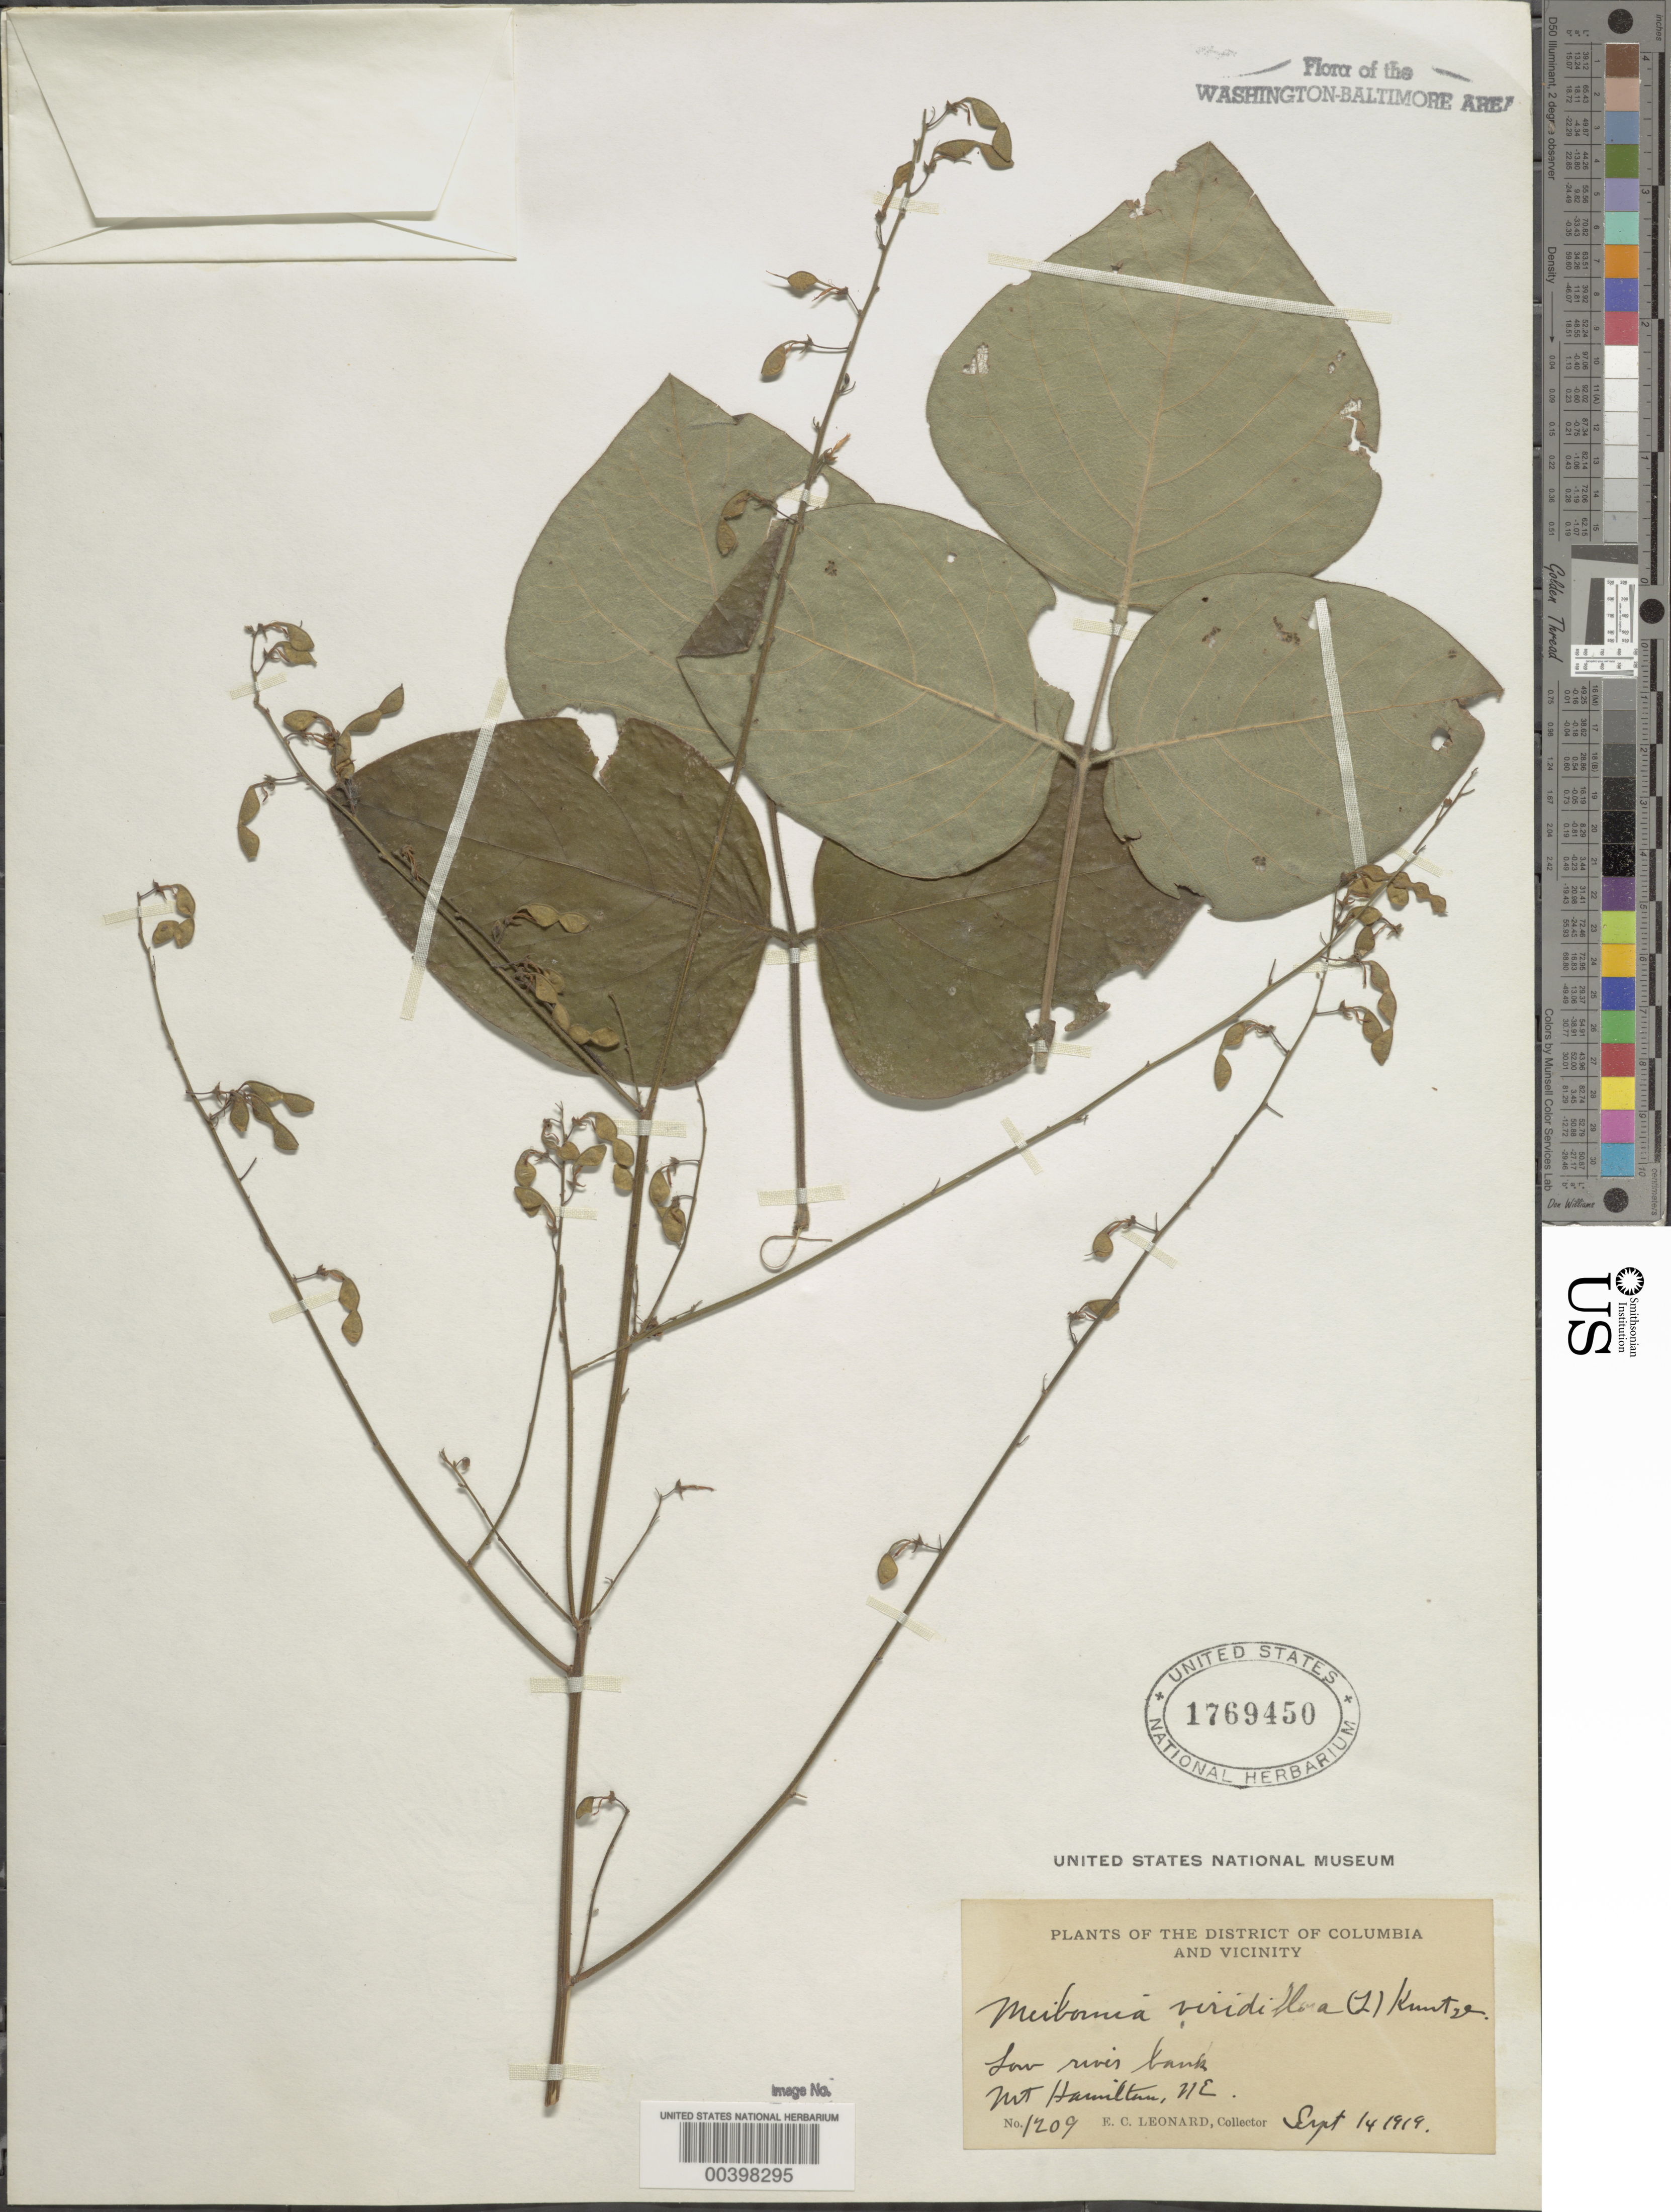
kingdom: Plantae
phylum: Tracheophyta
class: Magnoliopsida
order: Fabales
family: Fabaceae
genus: Desmodium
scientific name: Desmodium viridiflorum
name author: (L.) DC.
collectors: E. C. Leonard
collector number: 1209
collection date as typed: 14 Sep 1919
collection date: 1919-09-14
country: United States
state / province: District of Columbia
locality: Mount Hamilton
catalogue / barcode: US 1769450